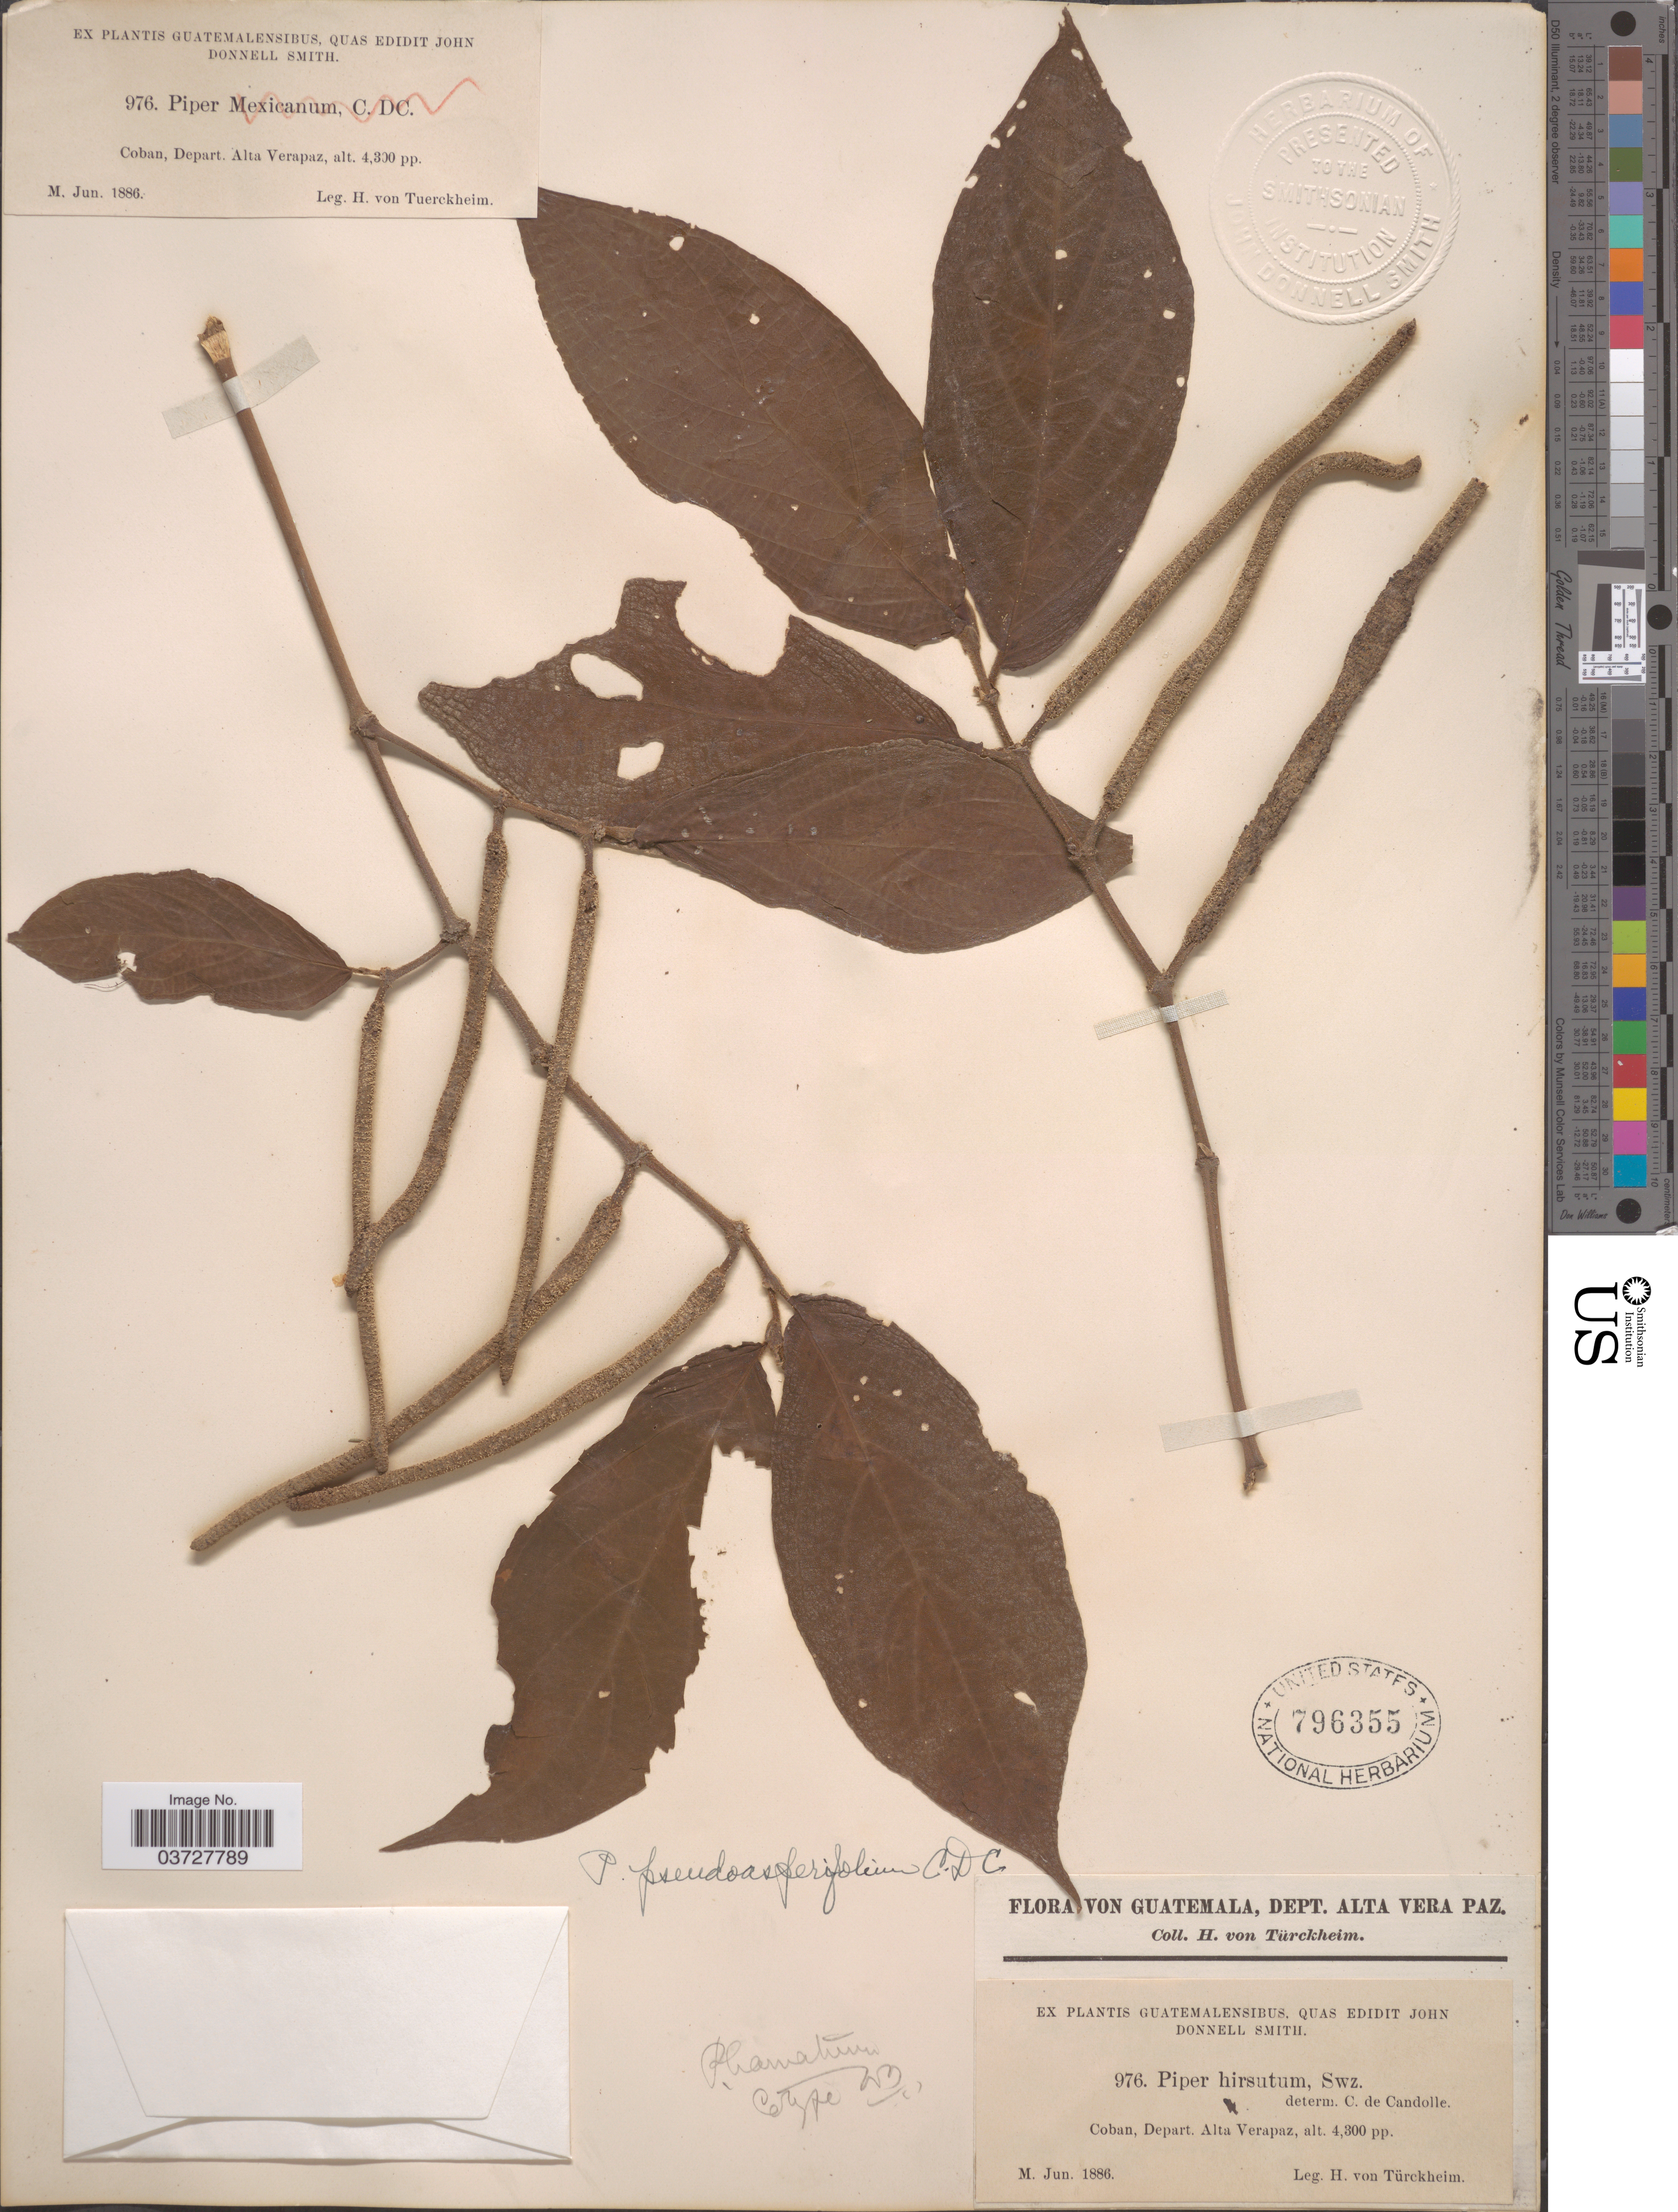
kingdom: Plantae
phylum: Tracheophyta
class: Magnoliopsida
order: Piperales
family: Piperaceae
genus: Piper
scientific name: Piper pseudoasperifolium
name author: C. DC.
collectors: H. von Türckheim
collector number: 976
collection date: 1886-06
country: Guatemala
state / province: Alta Verapaz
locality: Coban, Depart. Alta Verapaz.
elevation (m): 1311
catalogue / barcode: US 796355